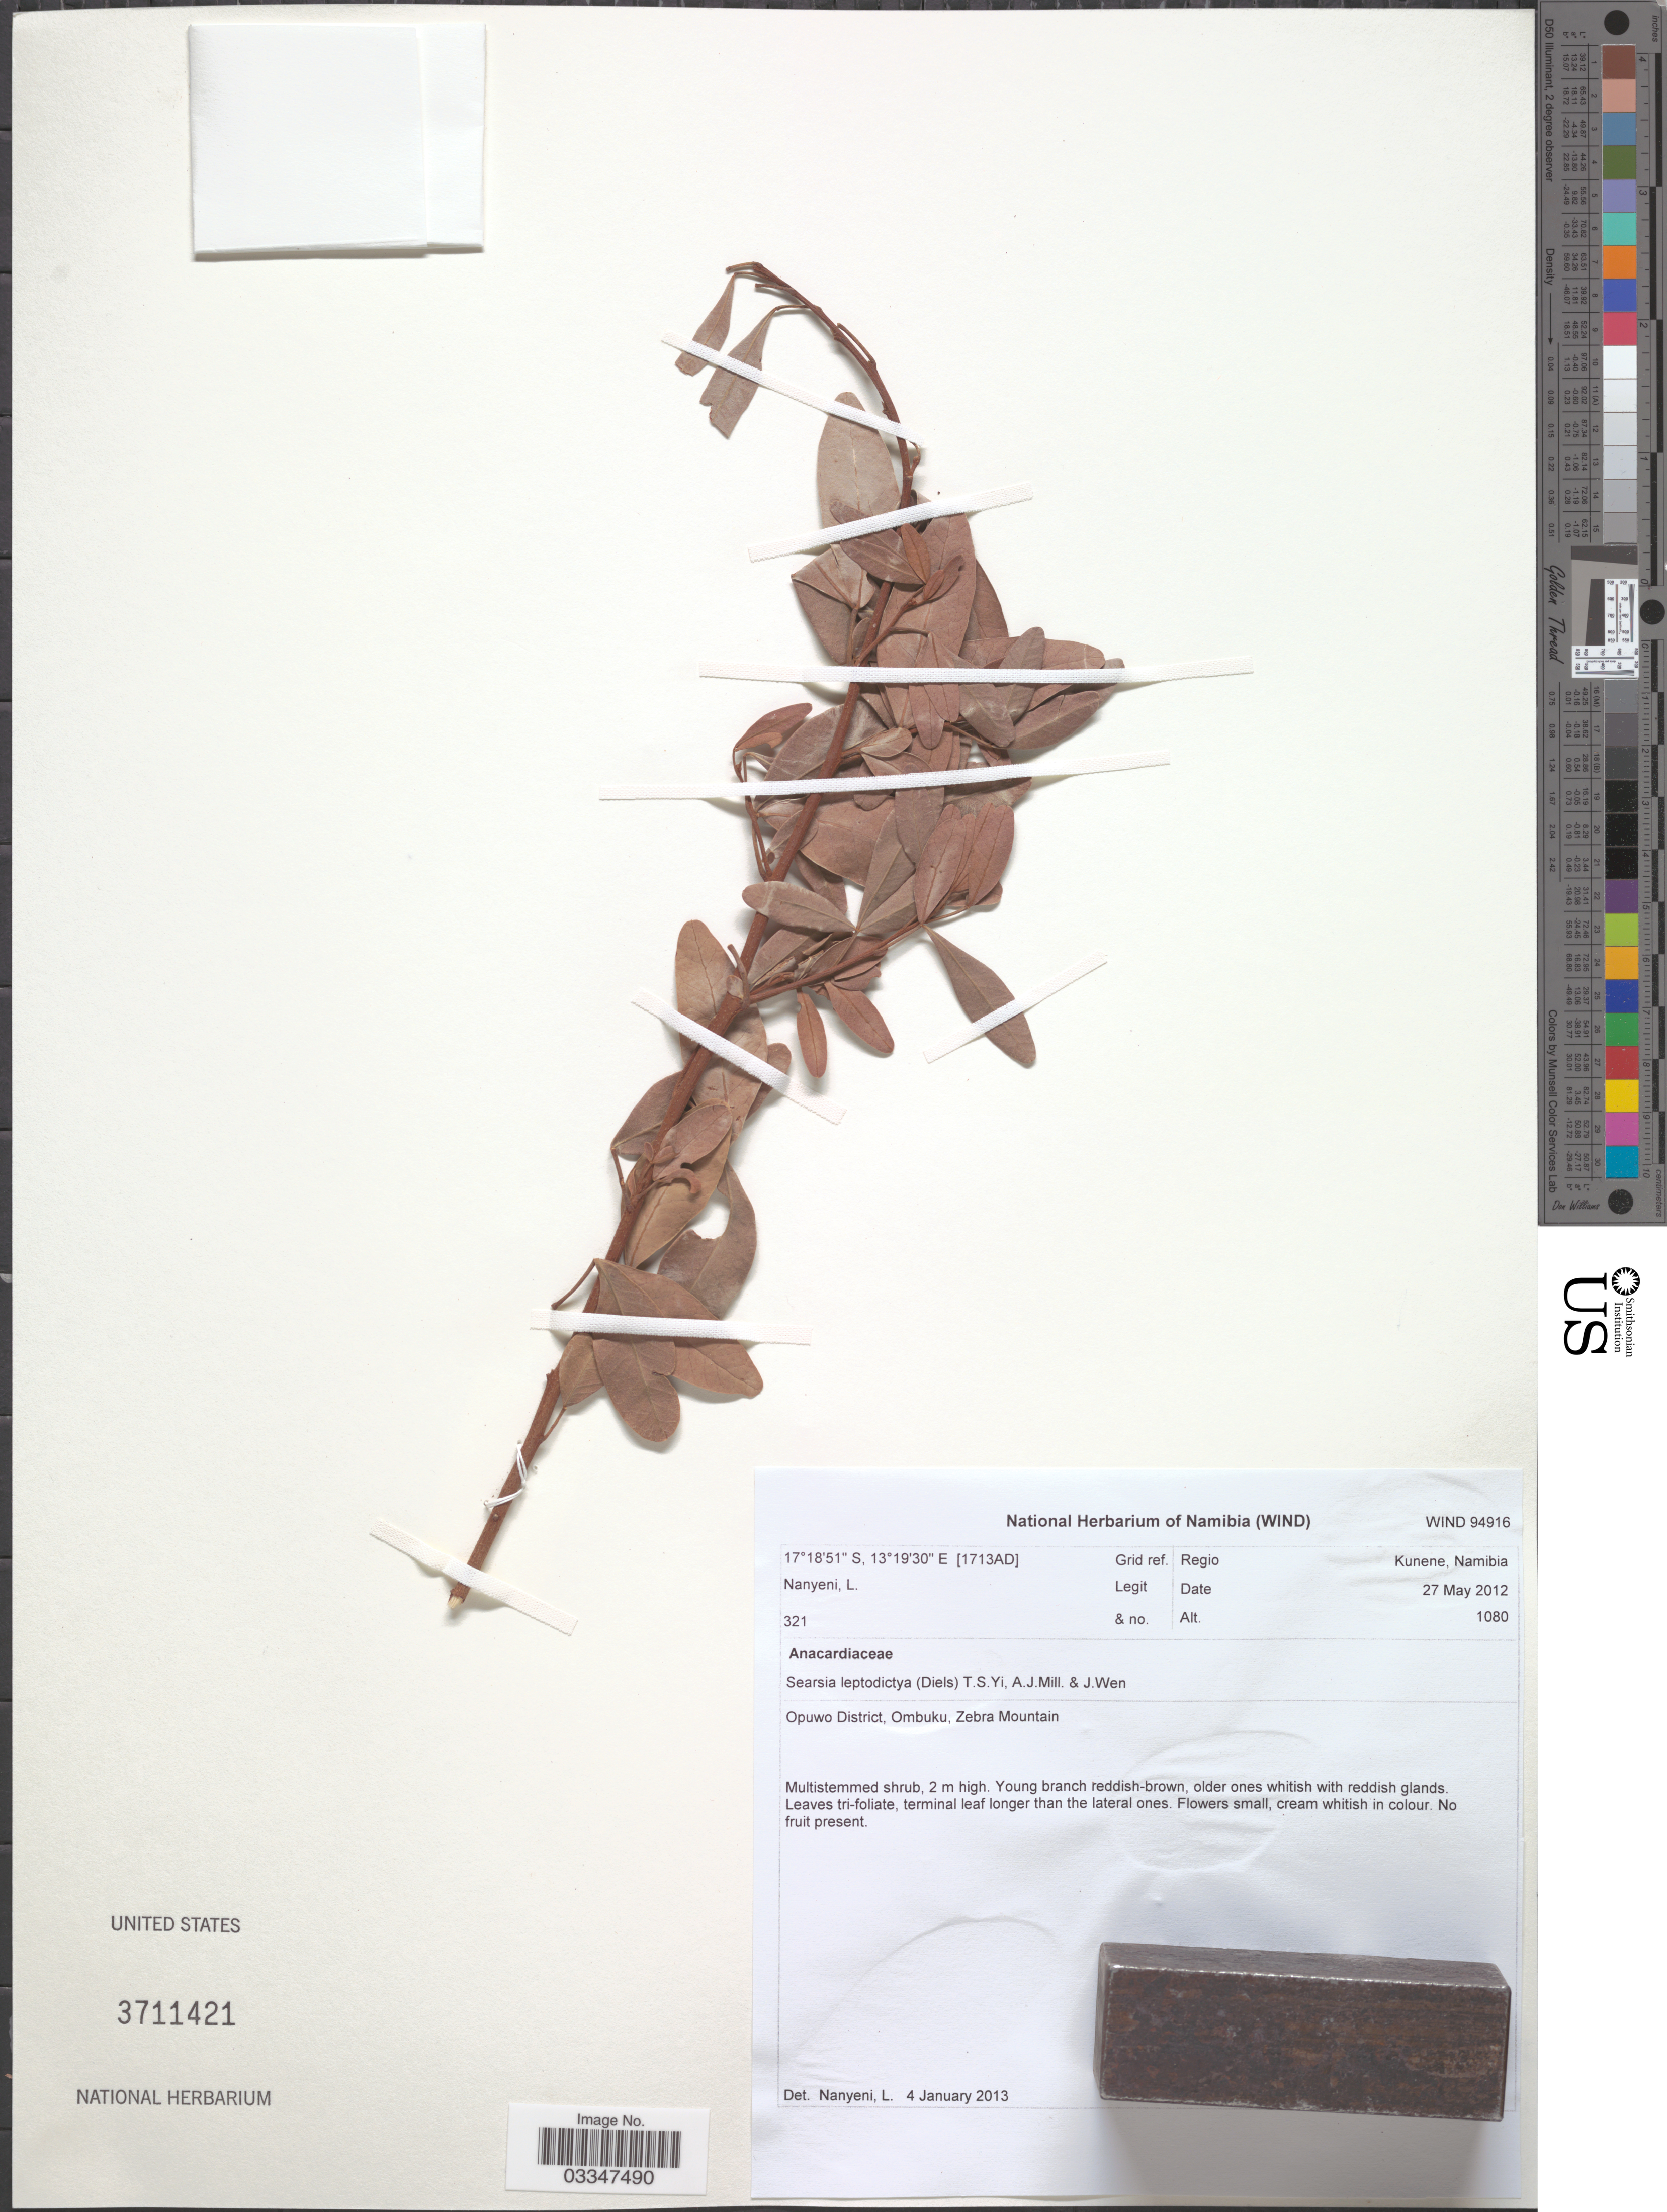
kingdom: Plantae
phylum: Tracheophyta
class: Magnoliopsida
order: Sapindales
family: Anacardiaceae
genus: Rhus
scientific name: Rhus leptodictya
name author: Diels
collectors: L. Nanyeni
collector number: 321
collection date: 2012-05-27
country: Namibia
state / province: Kunene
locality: Regio Kunene, Namibia. Grid ref. [1713AD]. Opuwo District, Omkubu, Zebra Mountain.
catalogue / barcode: US 3711421